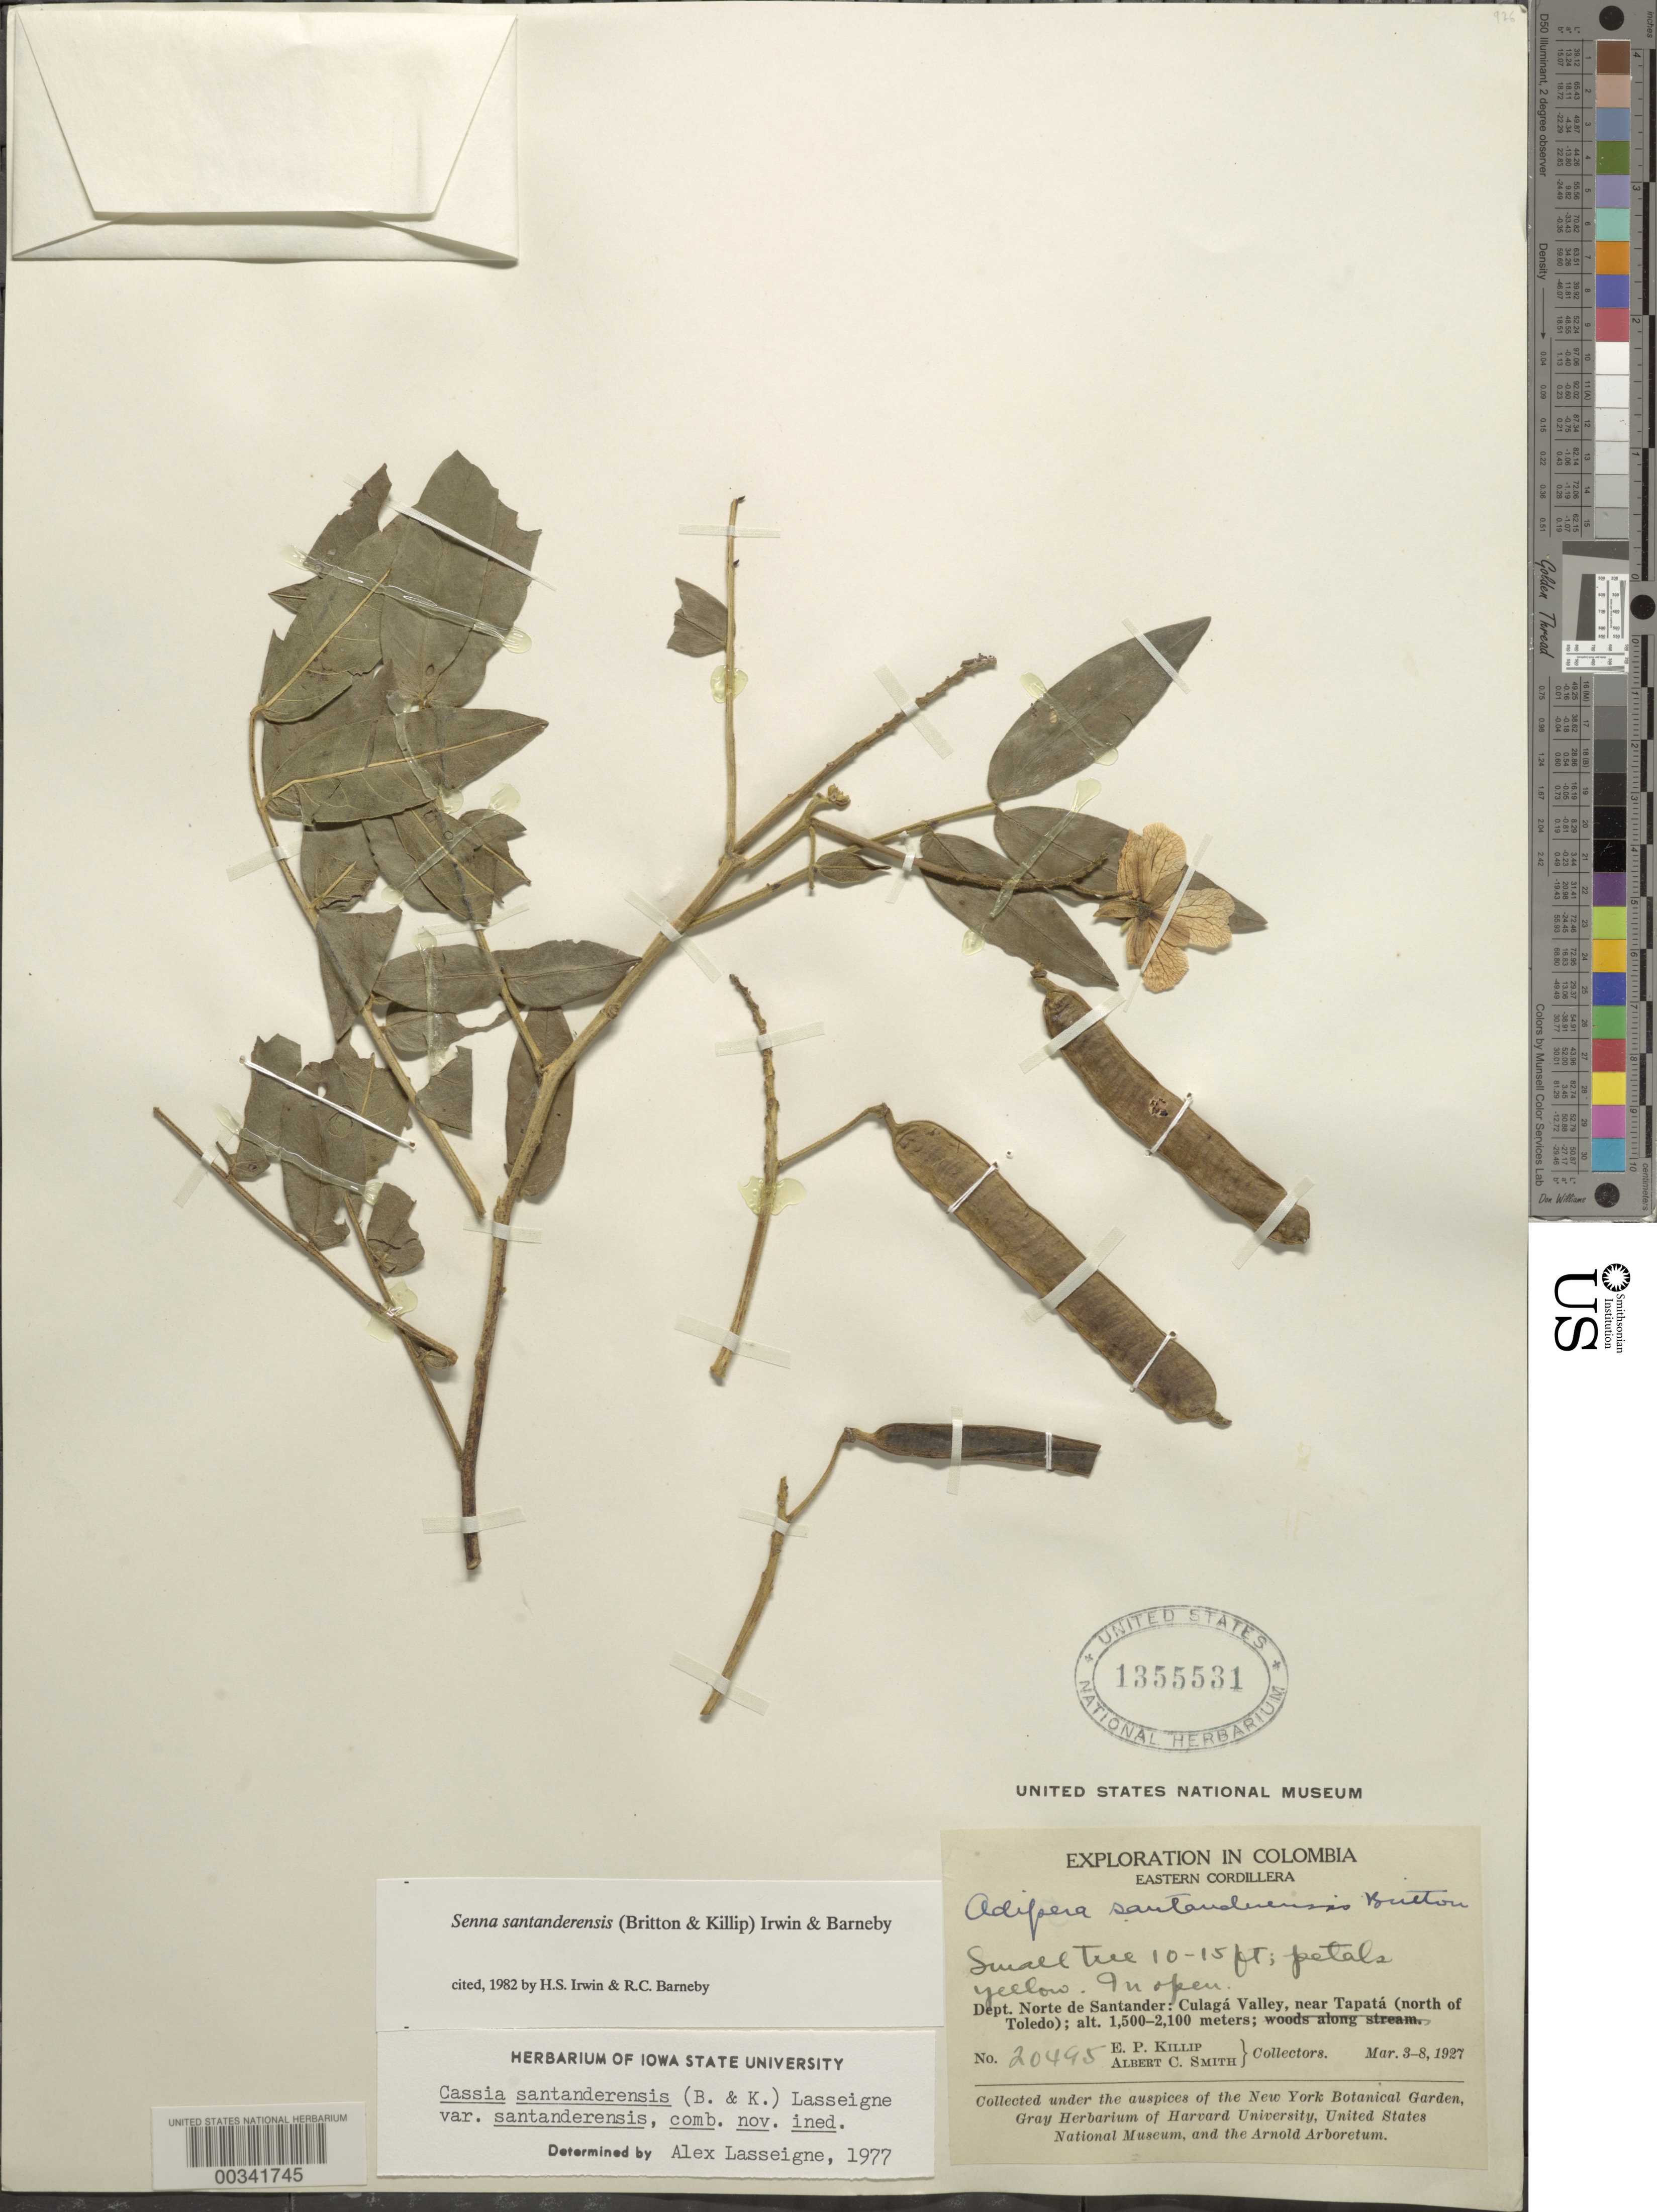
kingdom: Plantae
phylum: Tracheophyta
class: Magnoliopsida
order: Fabales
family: Fabaceae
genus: Senna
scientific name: Senna santanderensis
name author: (Britton & Killip) H.S. Irwin & Barneby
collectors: E. P. Killip & A. C. Smith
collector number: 20495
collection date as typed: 03 Mar 1927 to 08 Mar 1927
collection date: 1927-03-03/1927-03-08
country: Colombia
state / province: Norte de Santander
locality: Culaga Valley, near Tapata, N of Toledo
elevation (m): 1500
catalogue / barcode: US 1355531